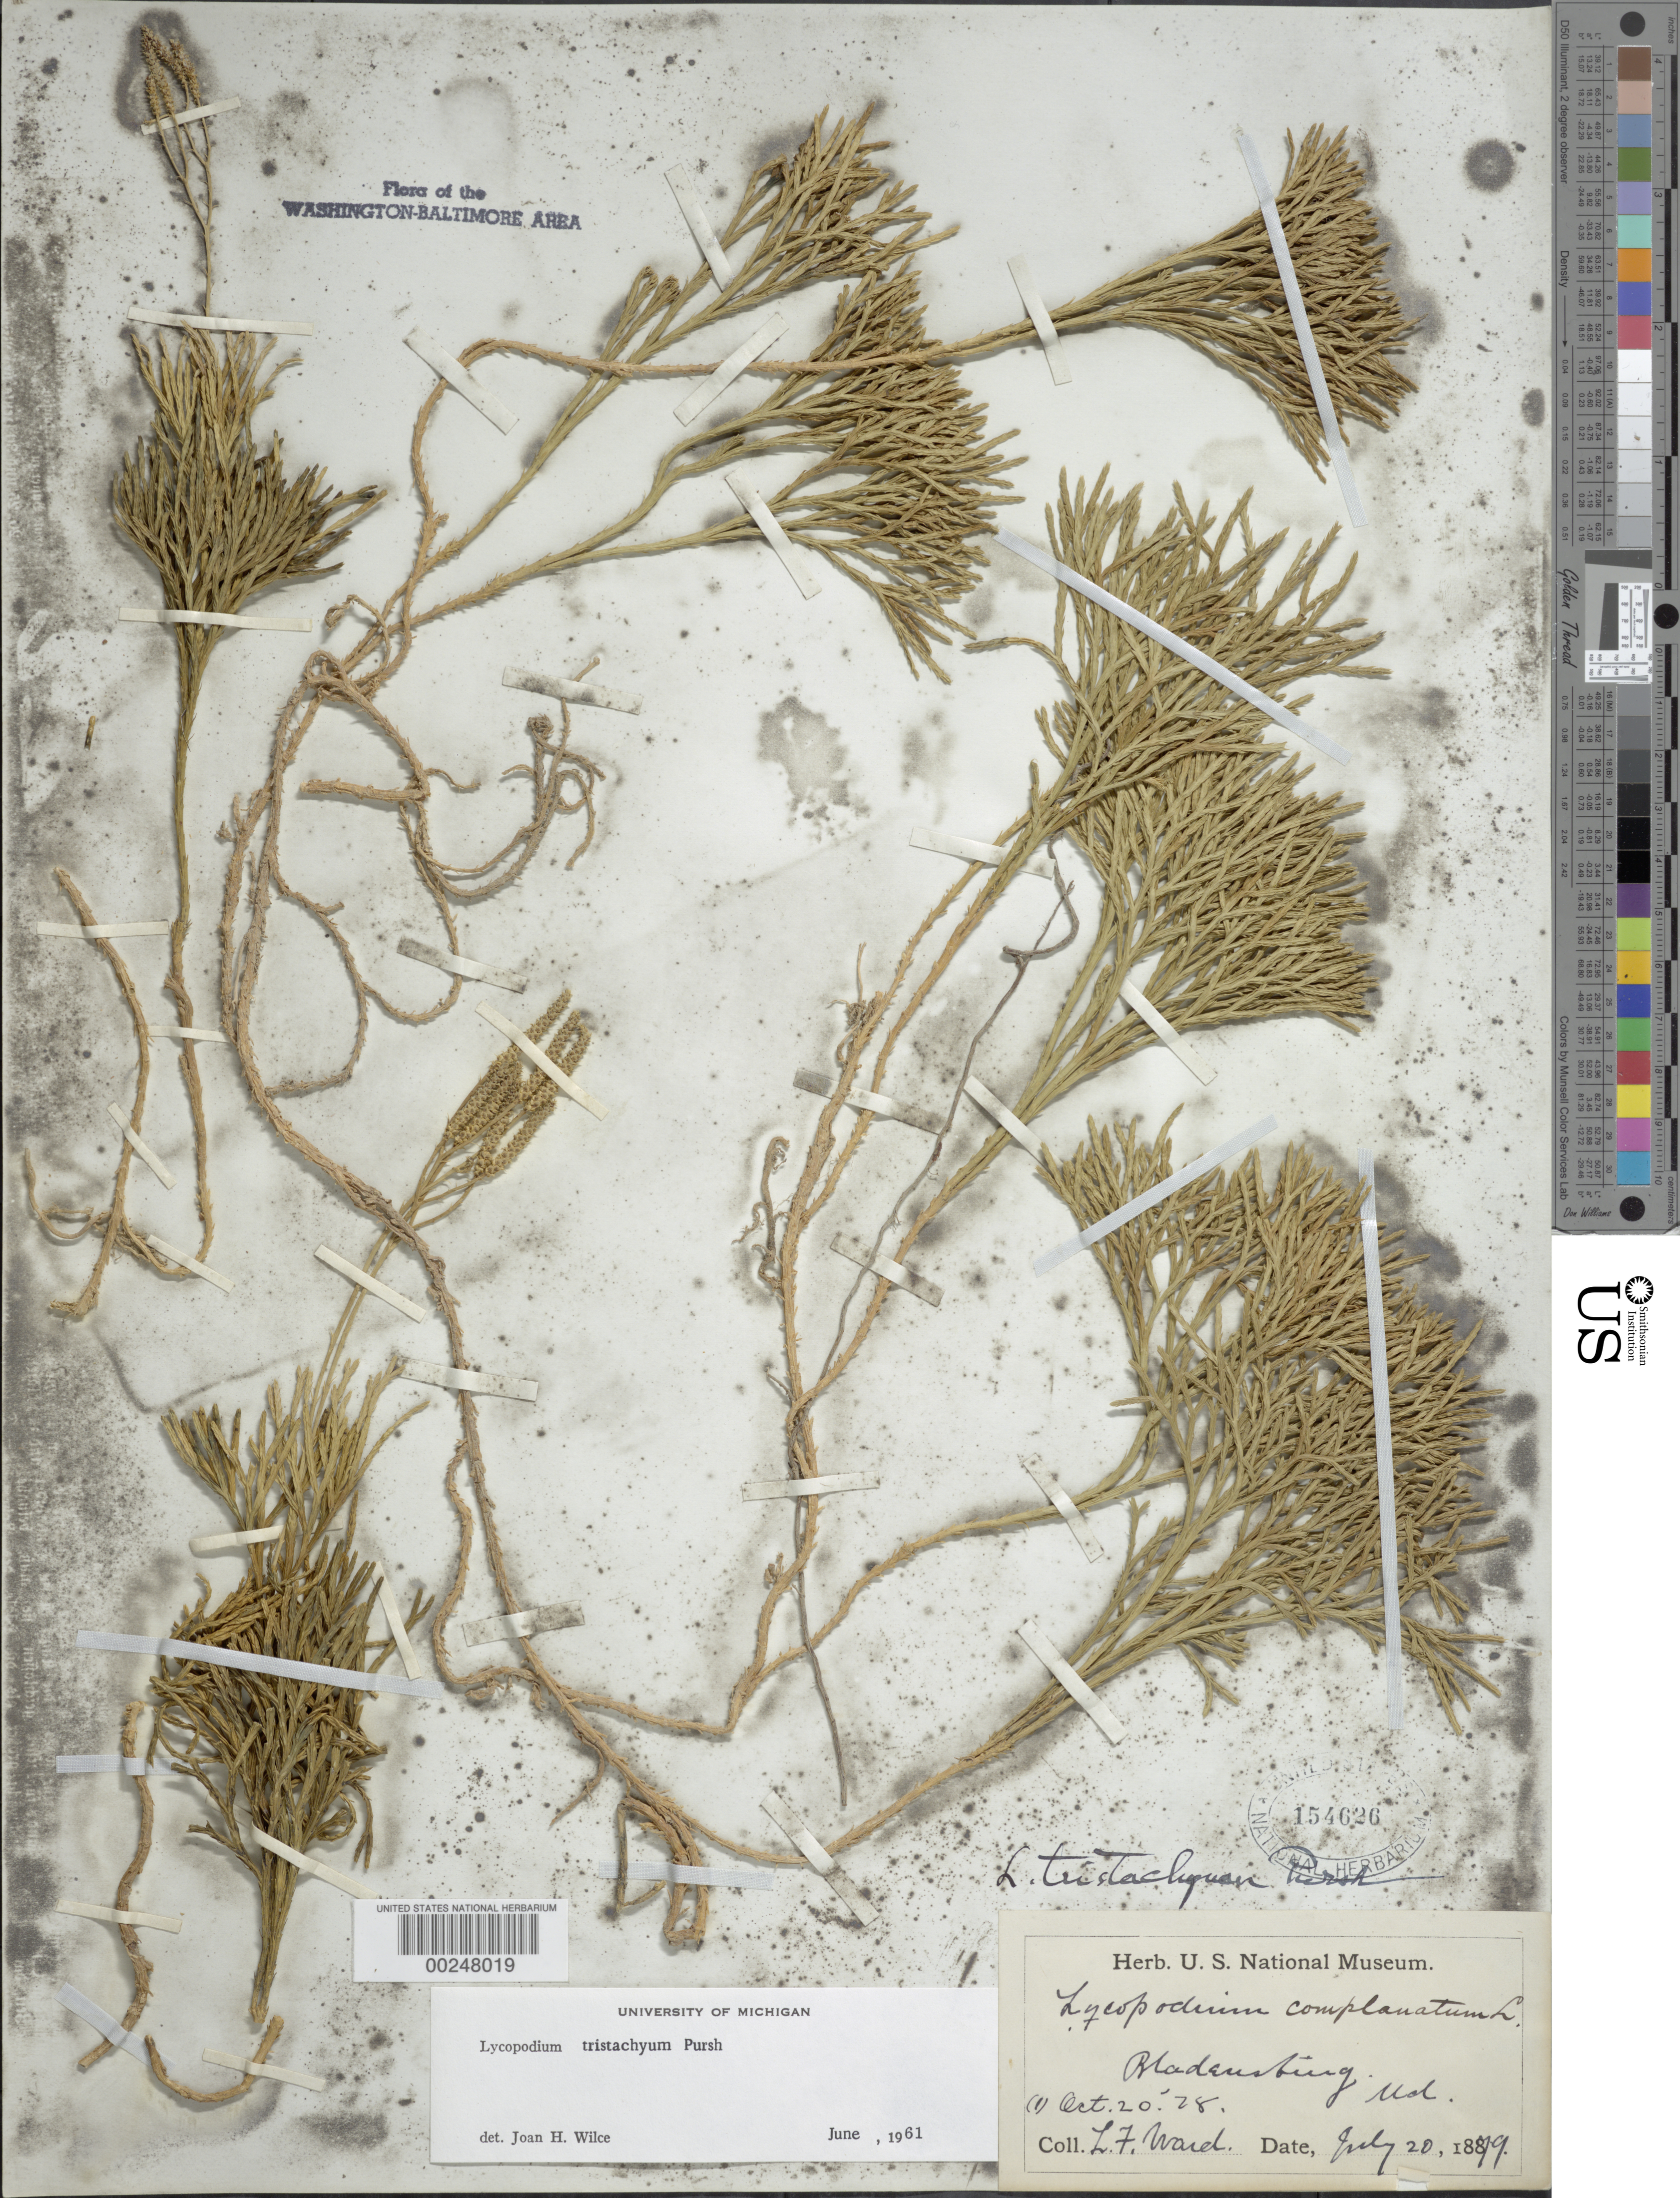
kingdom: Plantae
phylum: Tracheophyta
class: Lycopodiopsida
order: Lycopodiales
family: Lycopodiaceae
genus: Diphasiastrum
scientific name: Diphasiastrum tristachyum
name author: (Pursh) Holub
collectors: L. F. Ward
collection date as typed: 20 Jul 1879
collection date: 1879-07-20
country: United States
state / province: Maryland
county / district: Prince George's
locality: Bladensburg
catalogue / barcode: US 154626